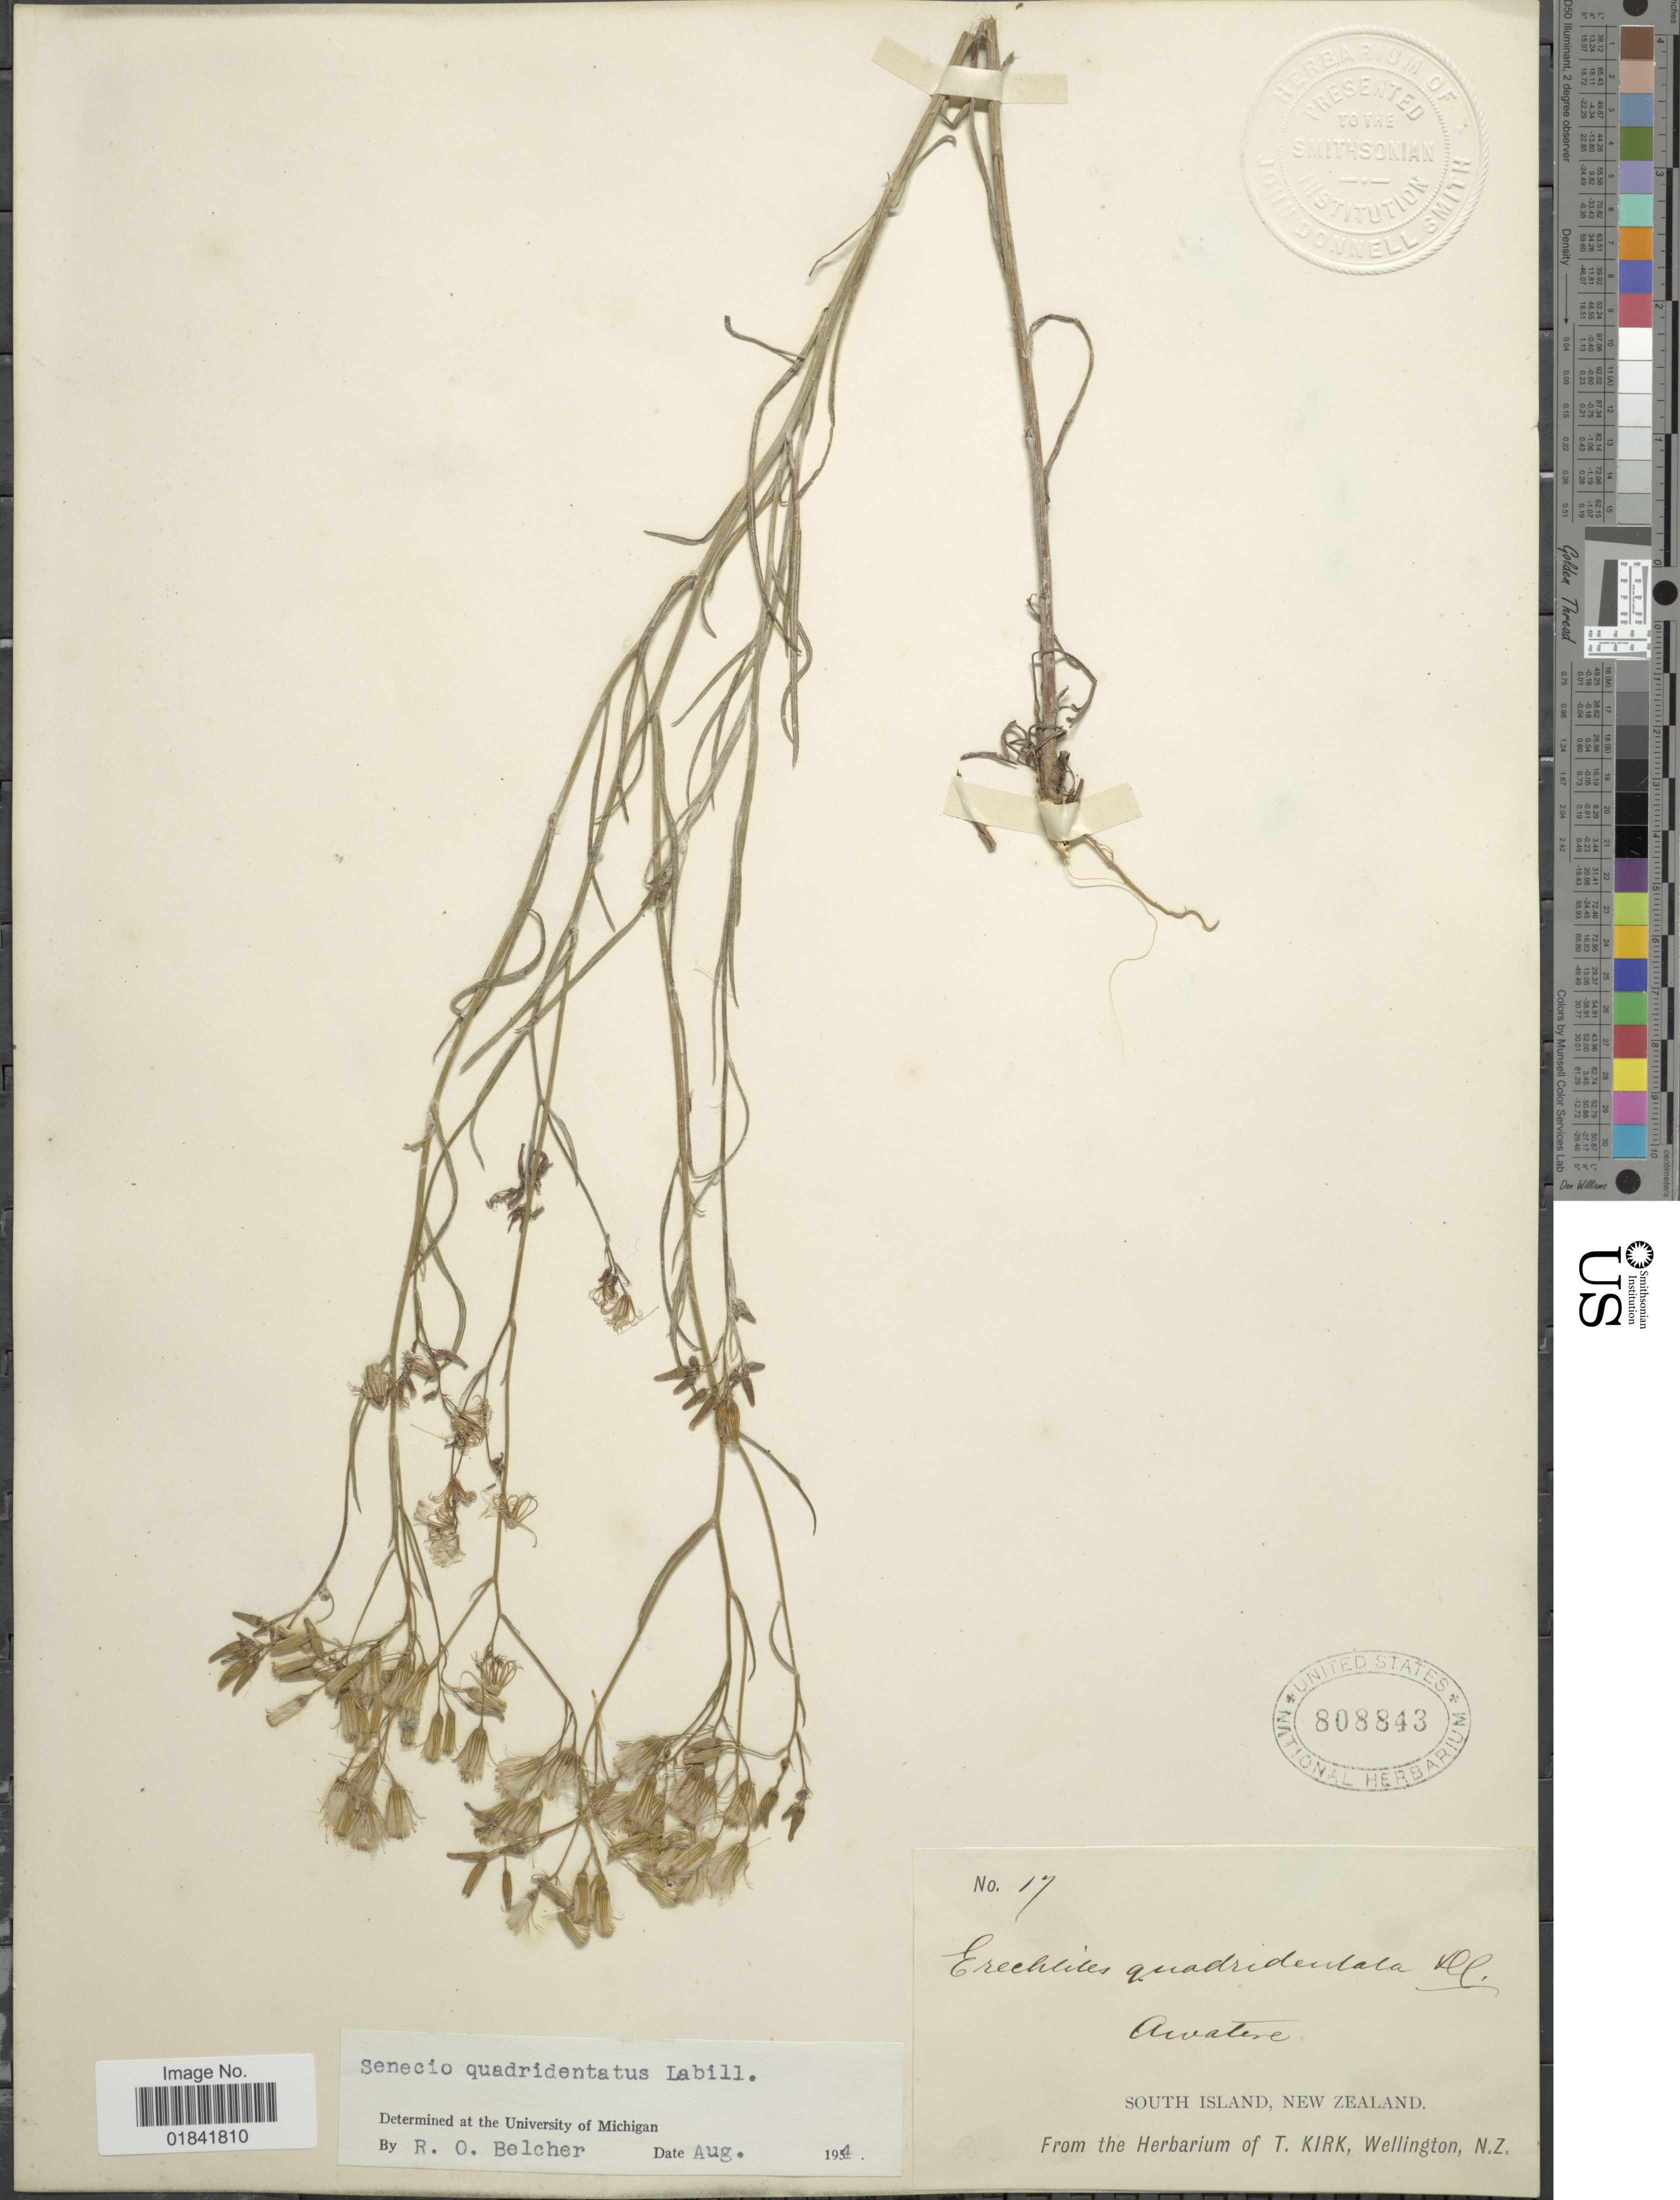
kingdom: Plantae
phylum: Tracheophyta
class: Magnoliopsida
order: Asterales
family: Asteraceae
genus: Senecio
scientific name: Senecio quadridentatus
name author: Labill.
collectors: ex herb. T. Kirk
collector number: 17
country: New Zealand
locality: South Island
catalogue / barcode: US 808843